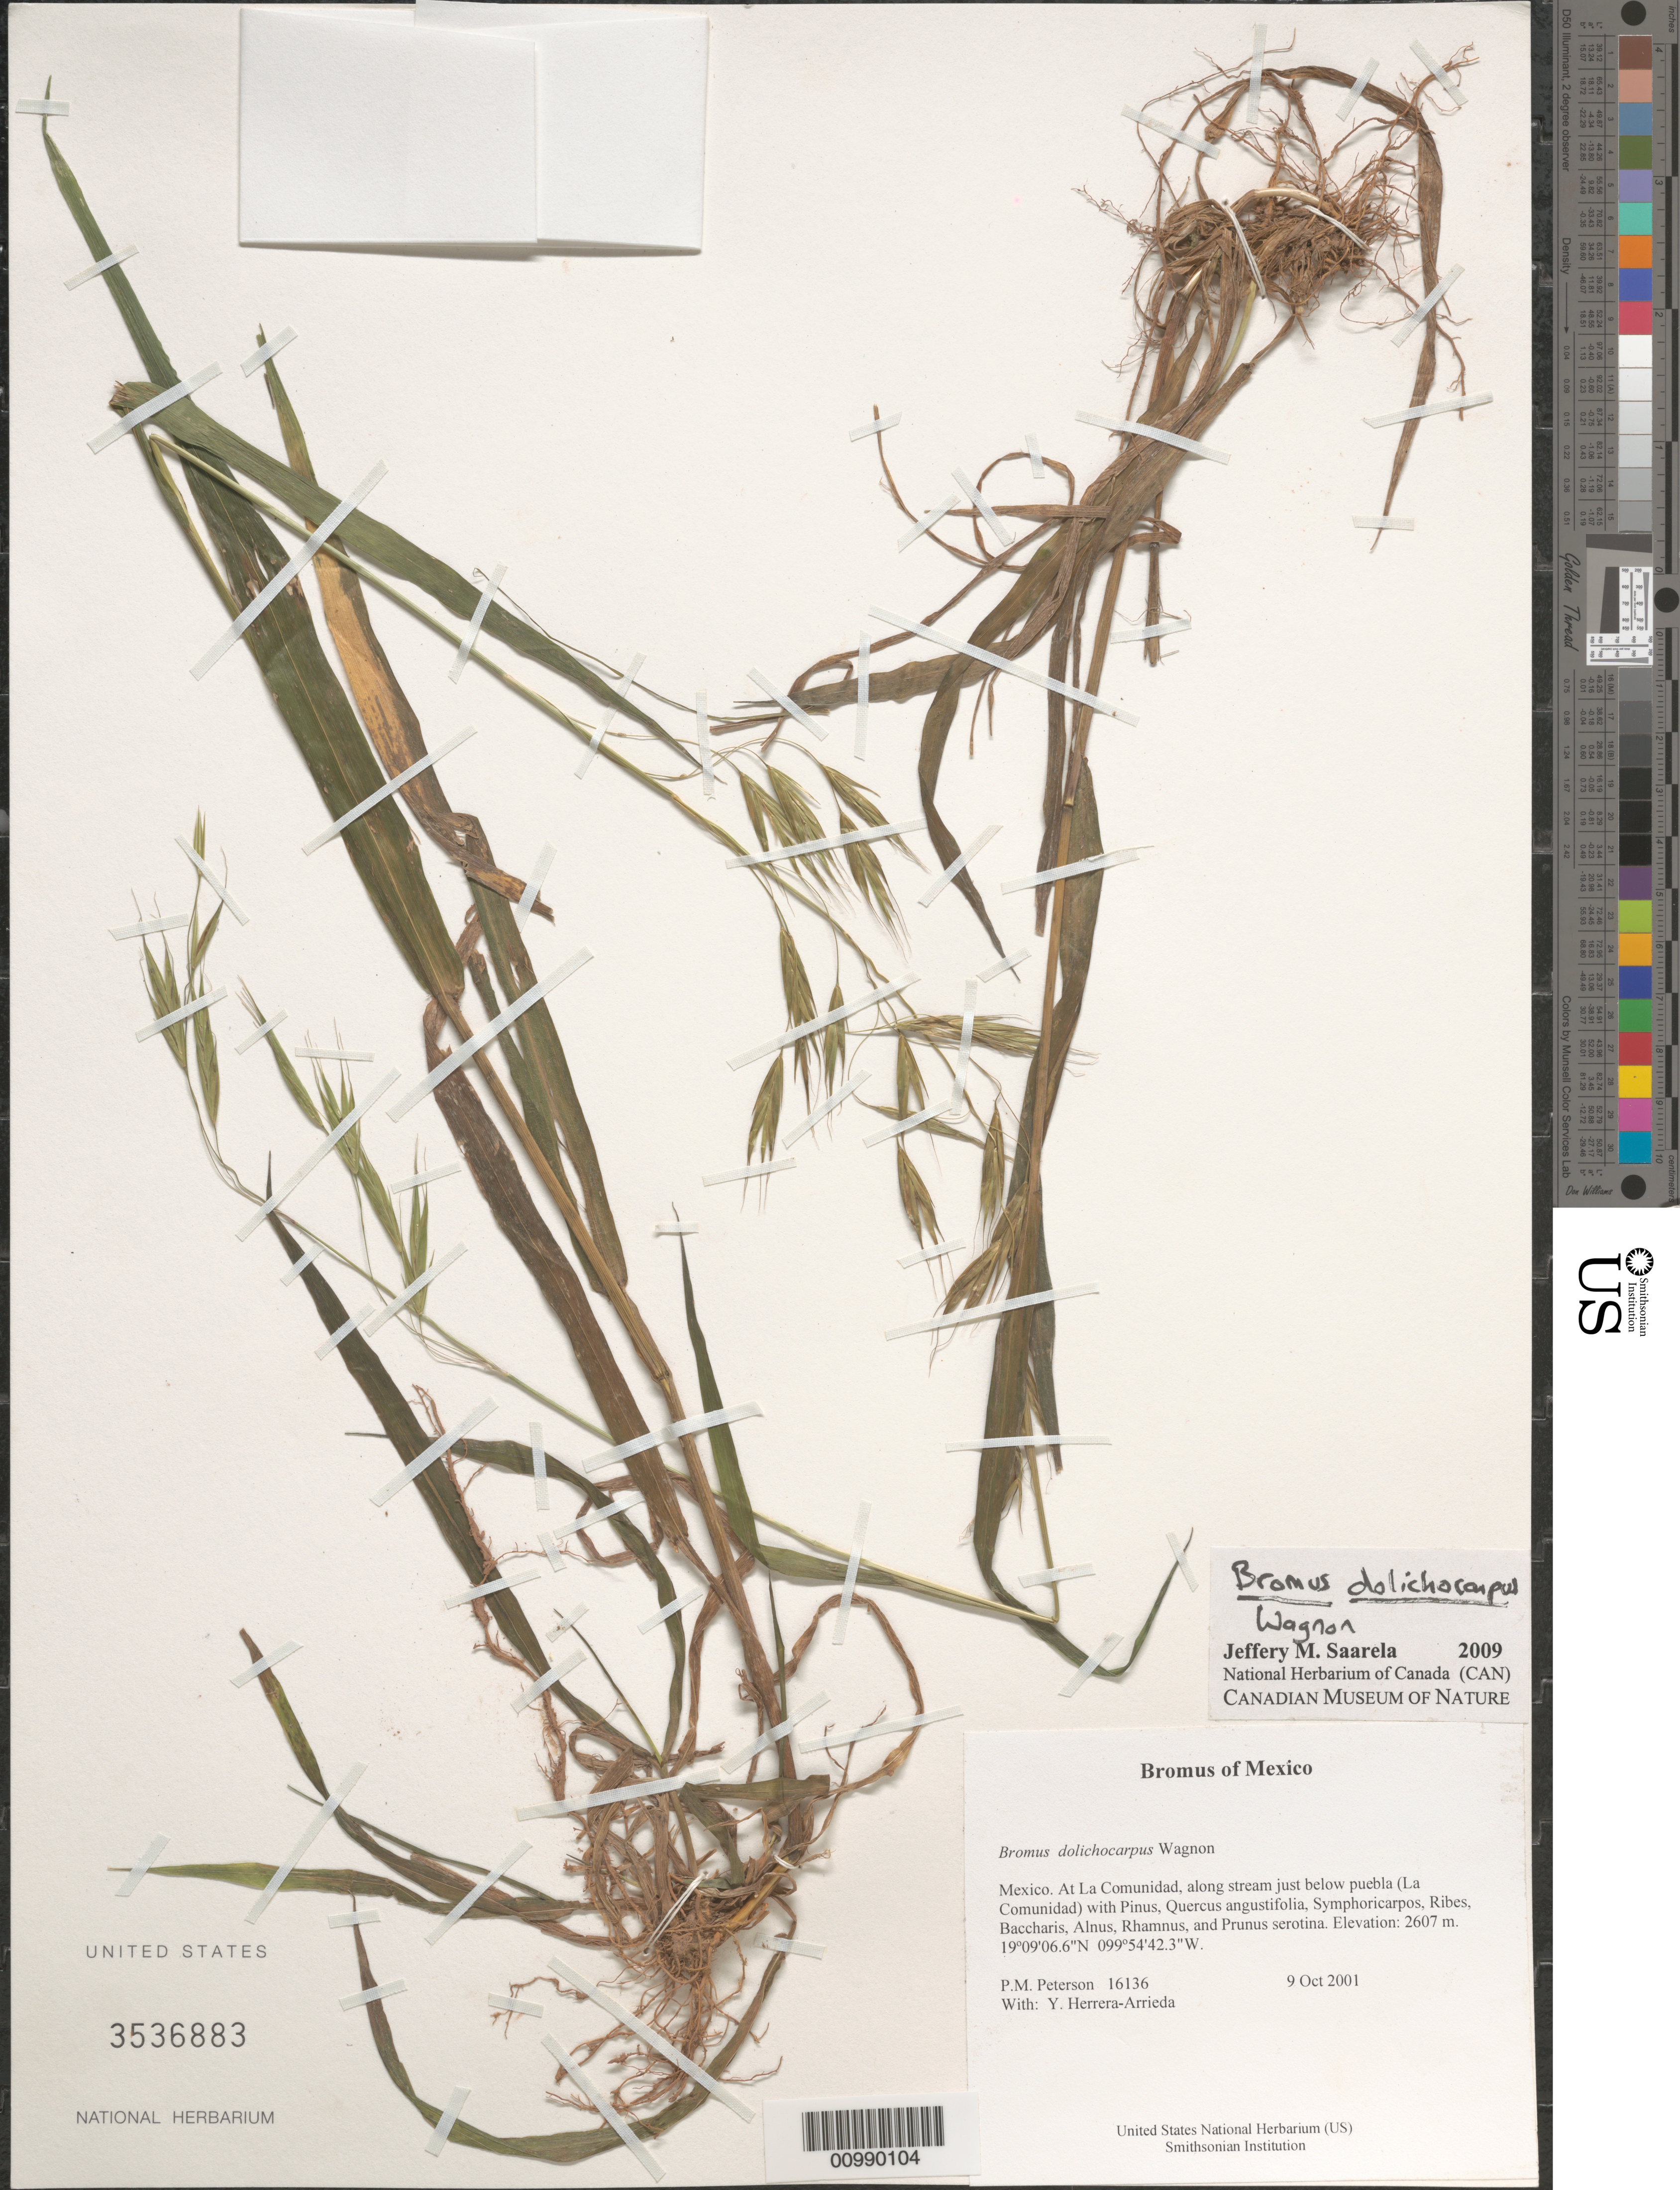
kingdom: Plantae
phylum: Tracheophyta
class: Liliopsida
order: Poales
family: Poaceae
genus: Bromus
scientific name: Bromus dolichocarpus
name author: Wagnon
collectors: P. M. Peterson & Y. Herrera Arrieta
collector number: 16136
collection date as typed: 09 Oct 2001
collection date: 2001-10-09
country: Mexico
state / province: México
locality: At La Comunidad, along stream just below puebla (La Comunidad) with Pinus, Quercus angustifolia, Symphoricarpos, Ribes, Baccharis, Alnus, Rhamnus, and Prunus serotina.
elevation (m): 2607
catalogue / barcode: US 3536883